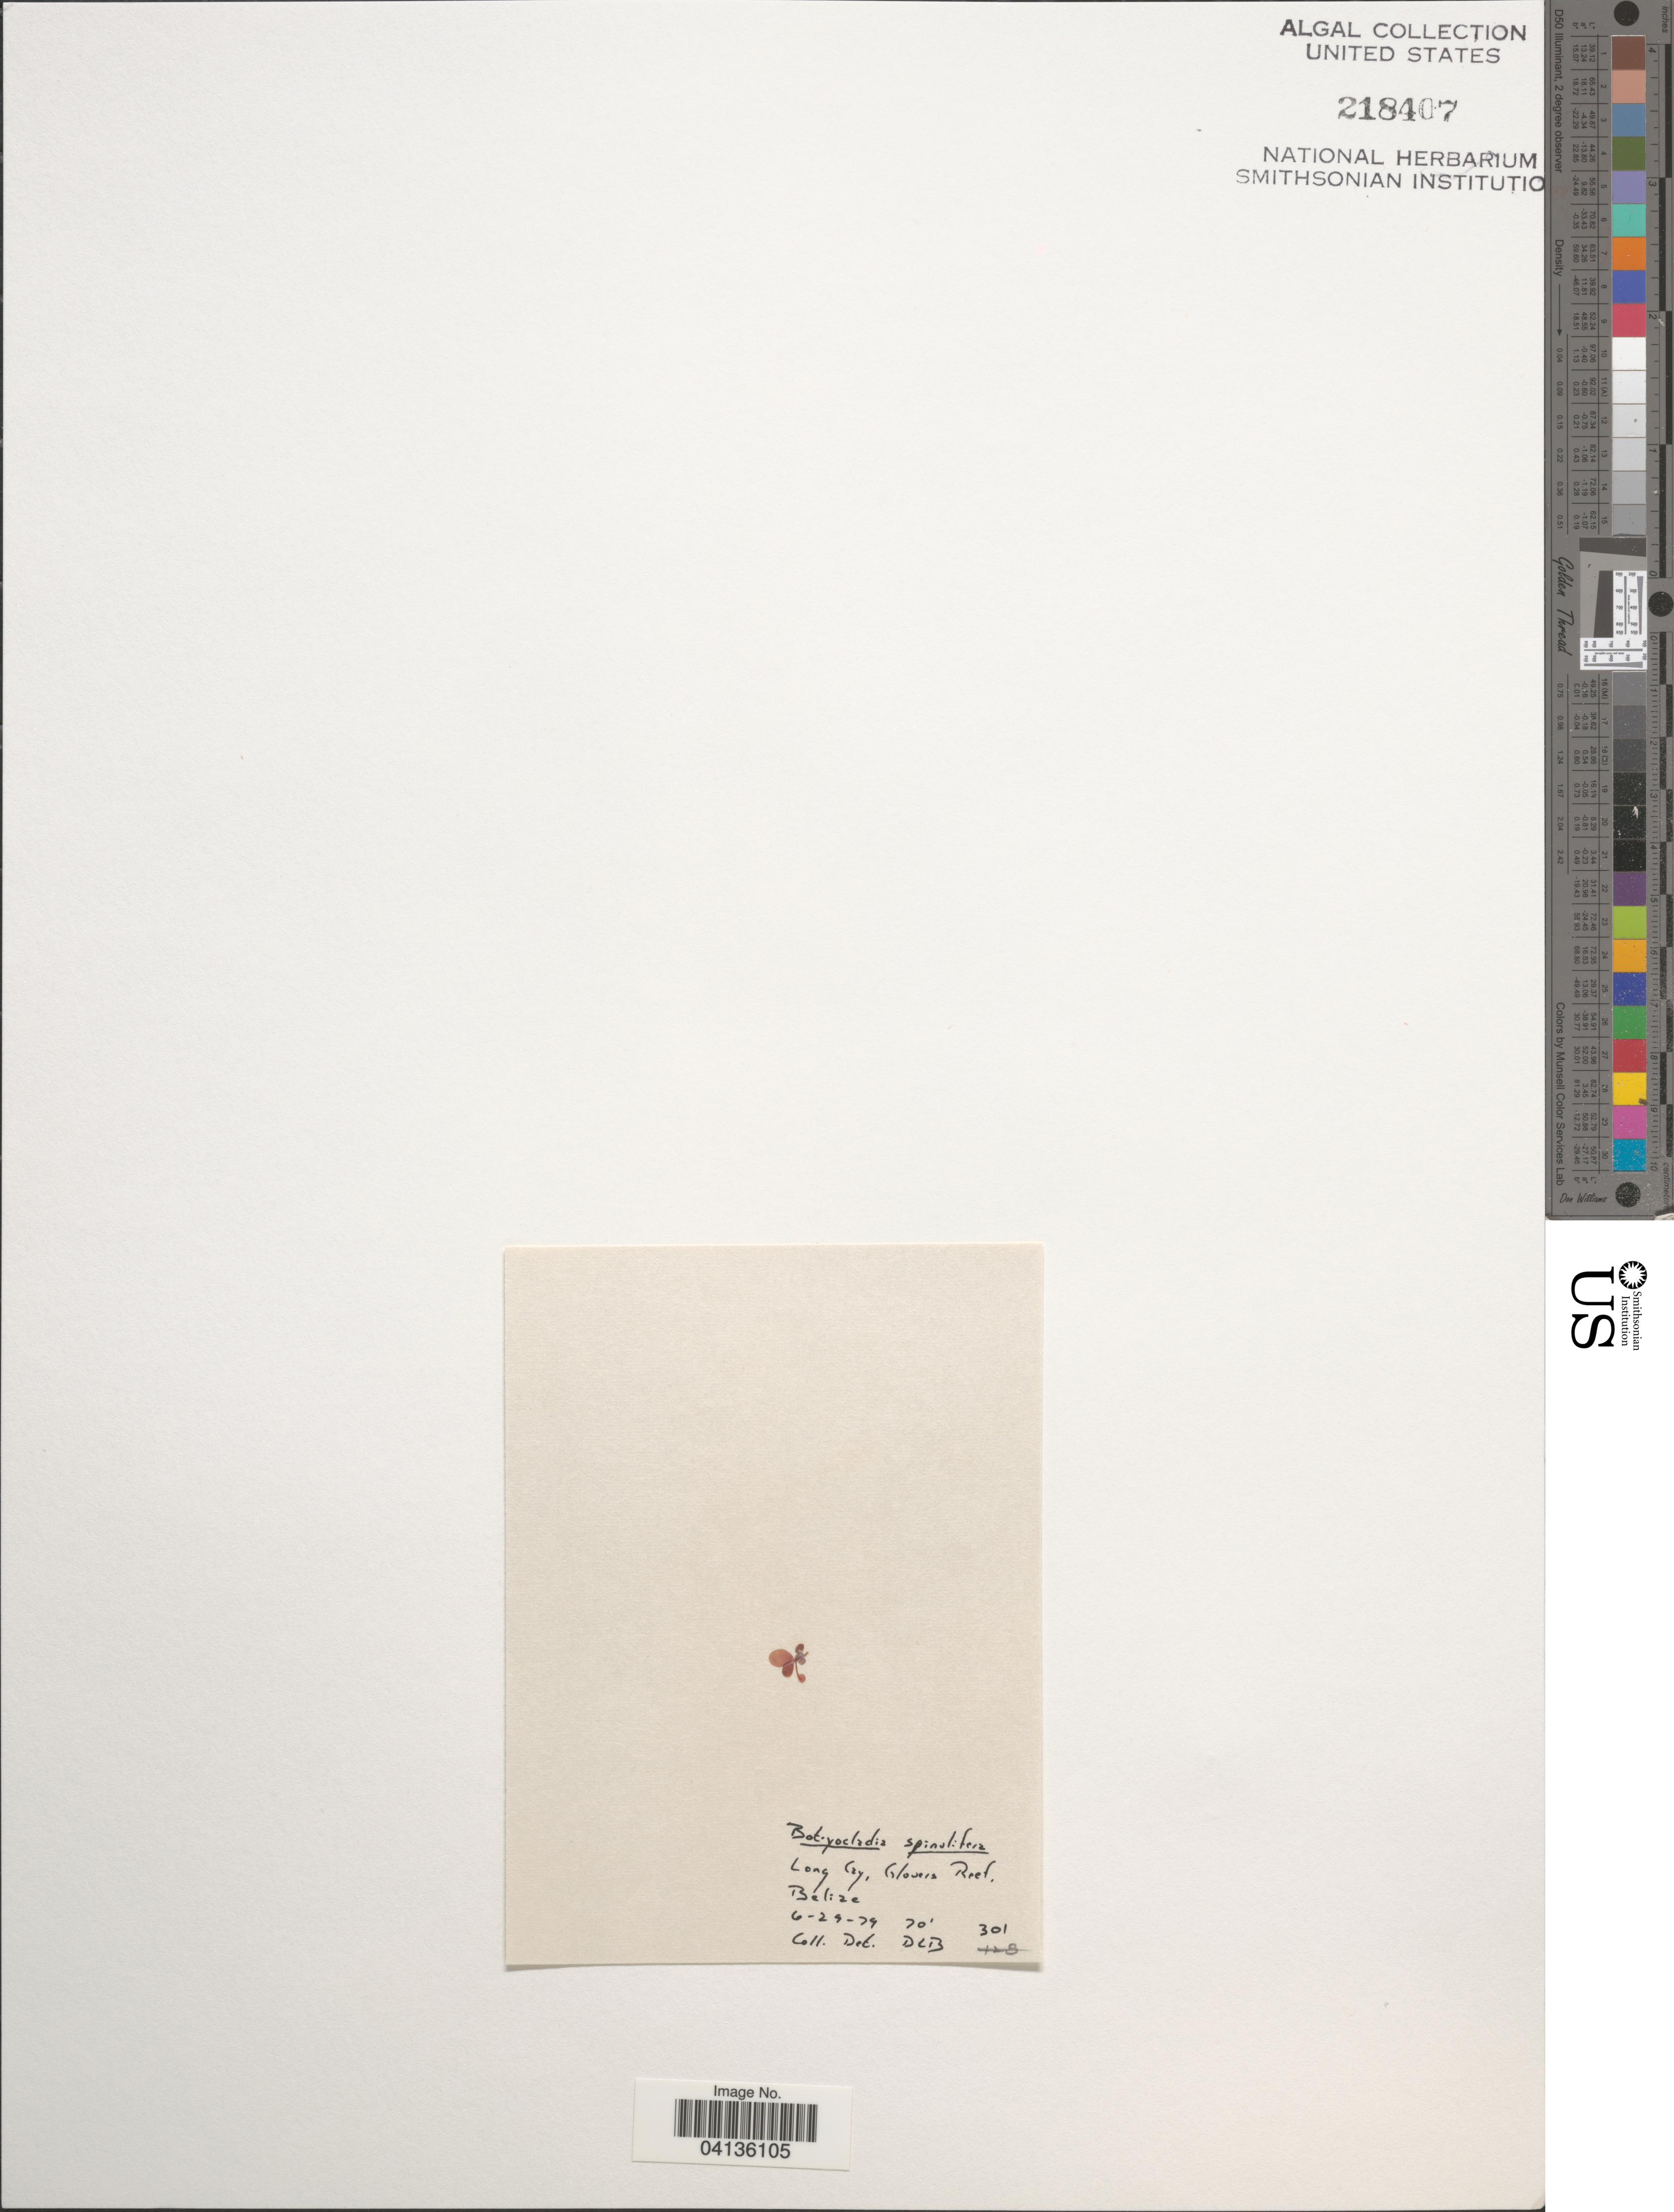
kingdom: Plantae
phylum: Rhodophyta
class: Florideophyceae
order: Rhodymeniales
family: Rhodymeniaceae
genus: Botryocladia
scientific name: Botryocladia spinulifera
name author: W.R. Taylor & I.A. Abbott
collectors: D. L. B.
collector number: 301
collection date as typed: Transcribed d/m/y: 29/6/79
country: Belize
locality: Long Cay, Glovers Reef.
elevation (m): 21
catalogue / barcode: US 218407